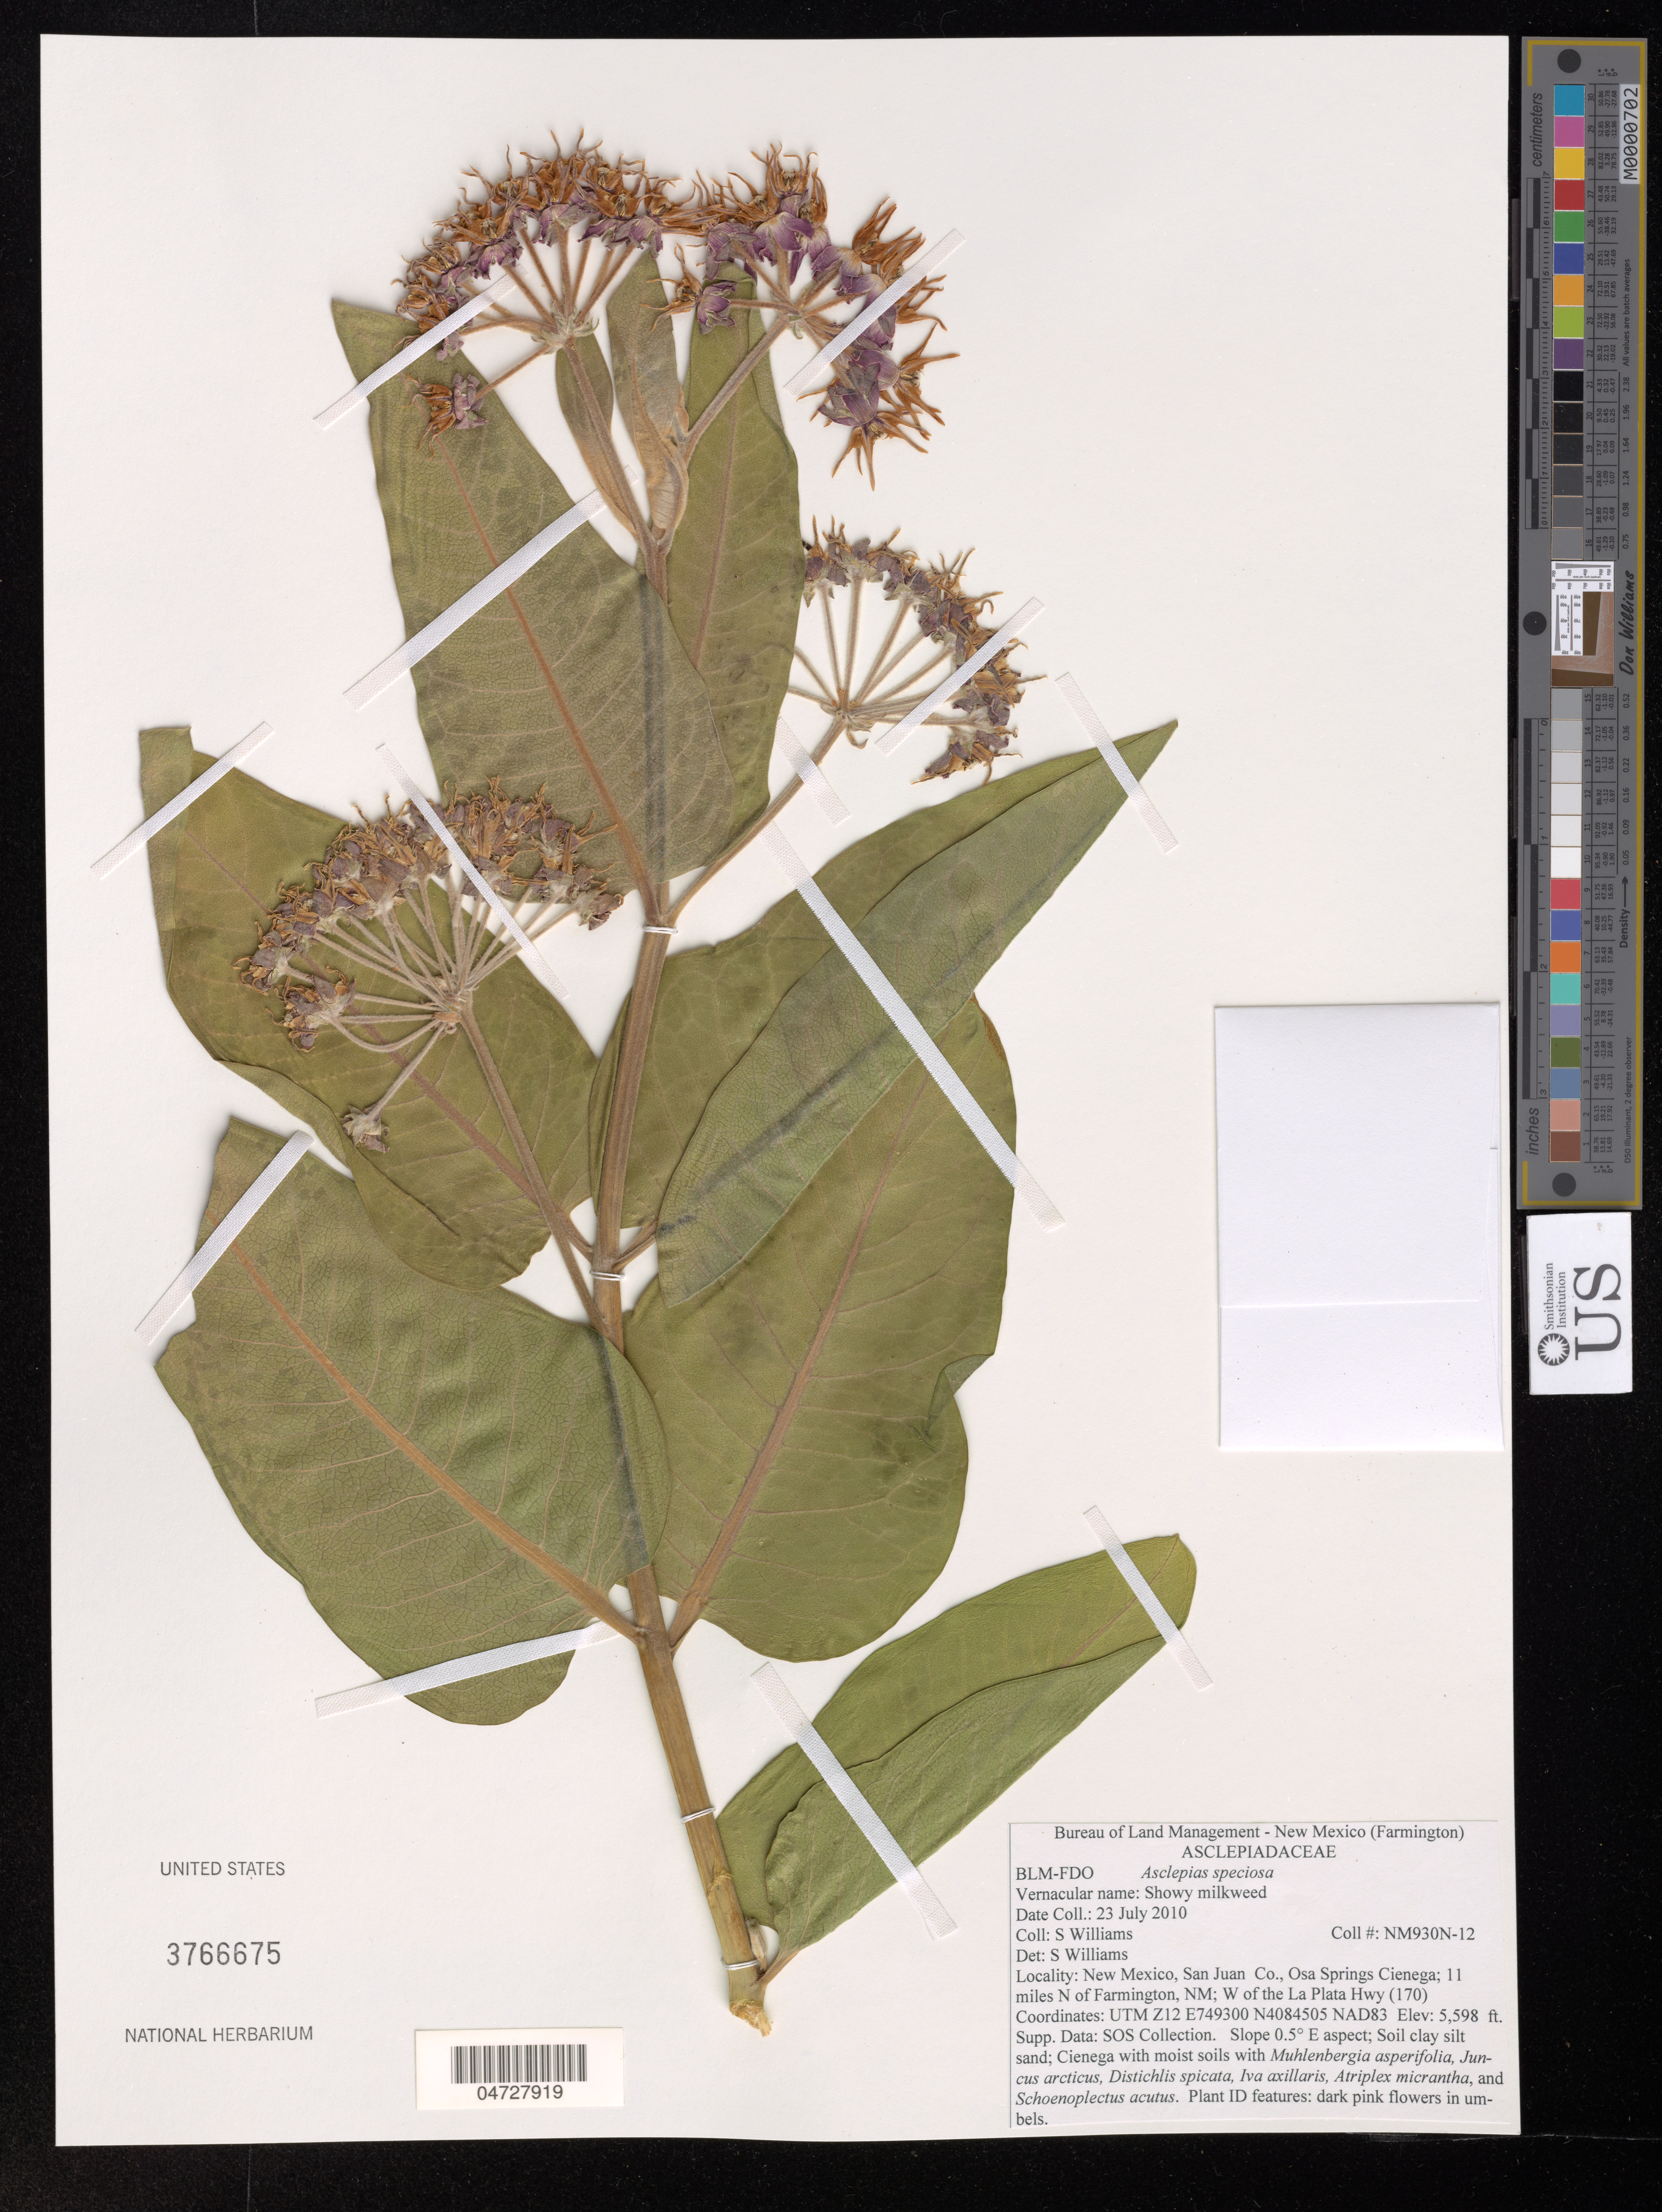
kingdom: Plantae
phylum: Tracheophyta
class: Magnoliopsida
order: Gentianales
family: Apocynaceae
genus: Asclepias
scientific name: Asclepias speciosa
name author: Torr.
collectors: S. Williams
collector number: NM930N-12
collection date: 2010-07-23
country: United States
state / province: New Mexico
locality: San Juan Co., Osa Springs Cienega; 11 miles N of Farmington, NM; W of the La Plata Hwy.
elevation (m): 1706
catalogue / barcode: US 3766675